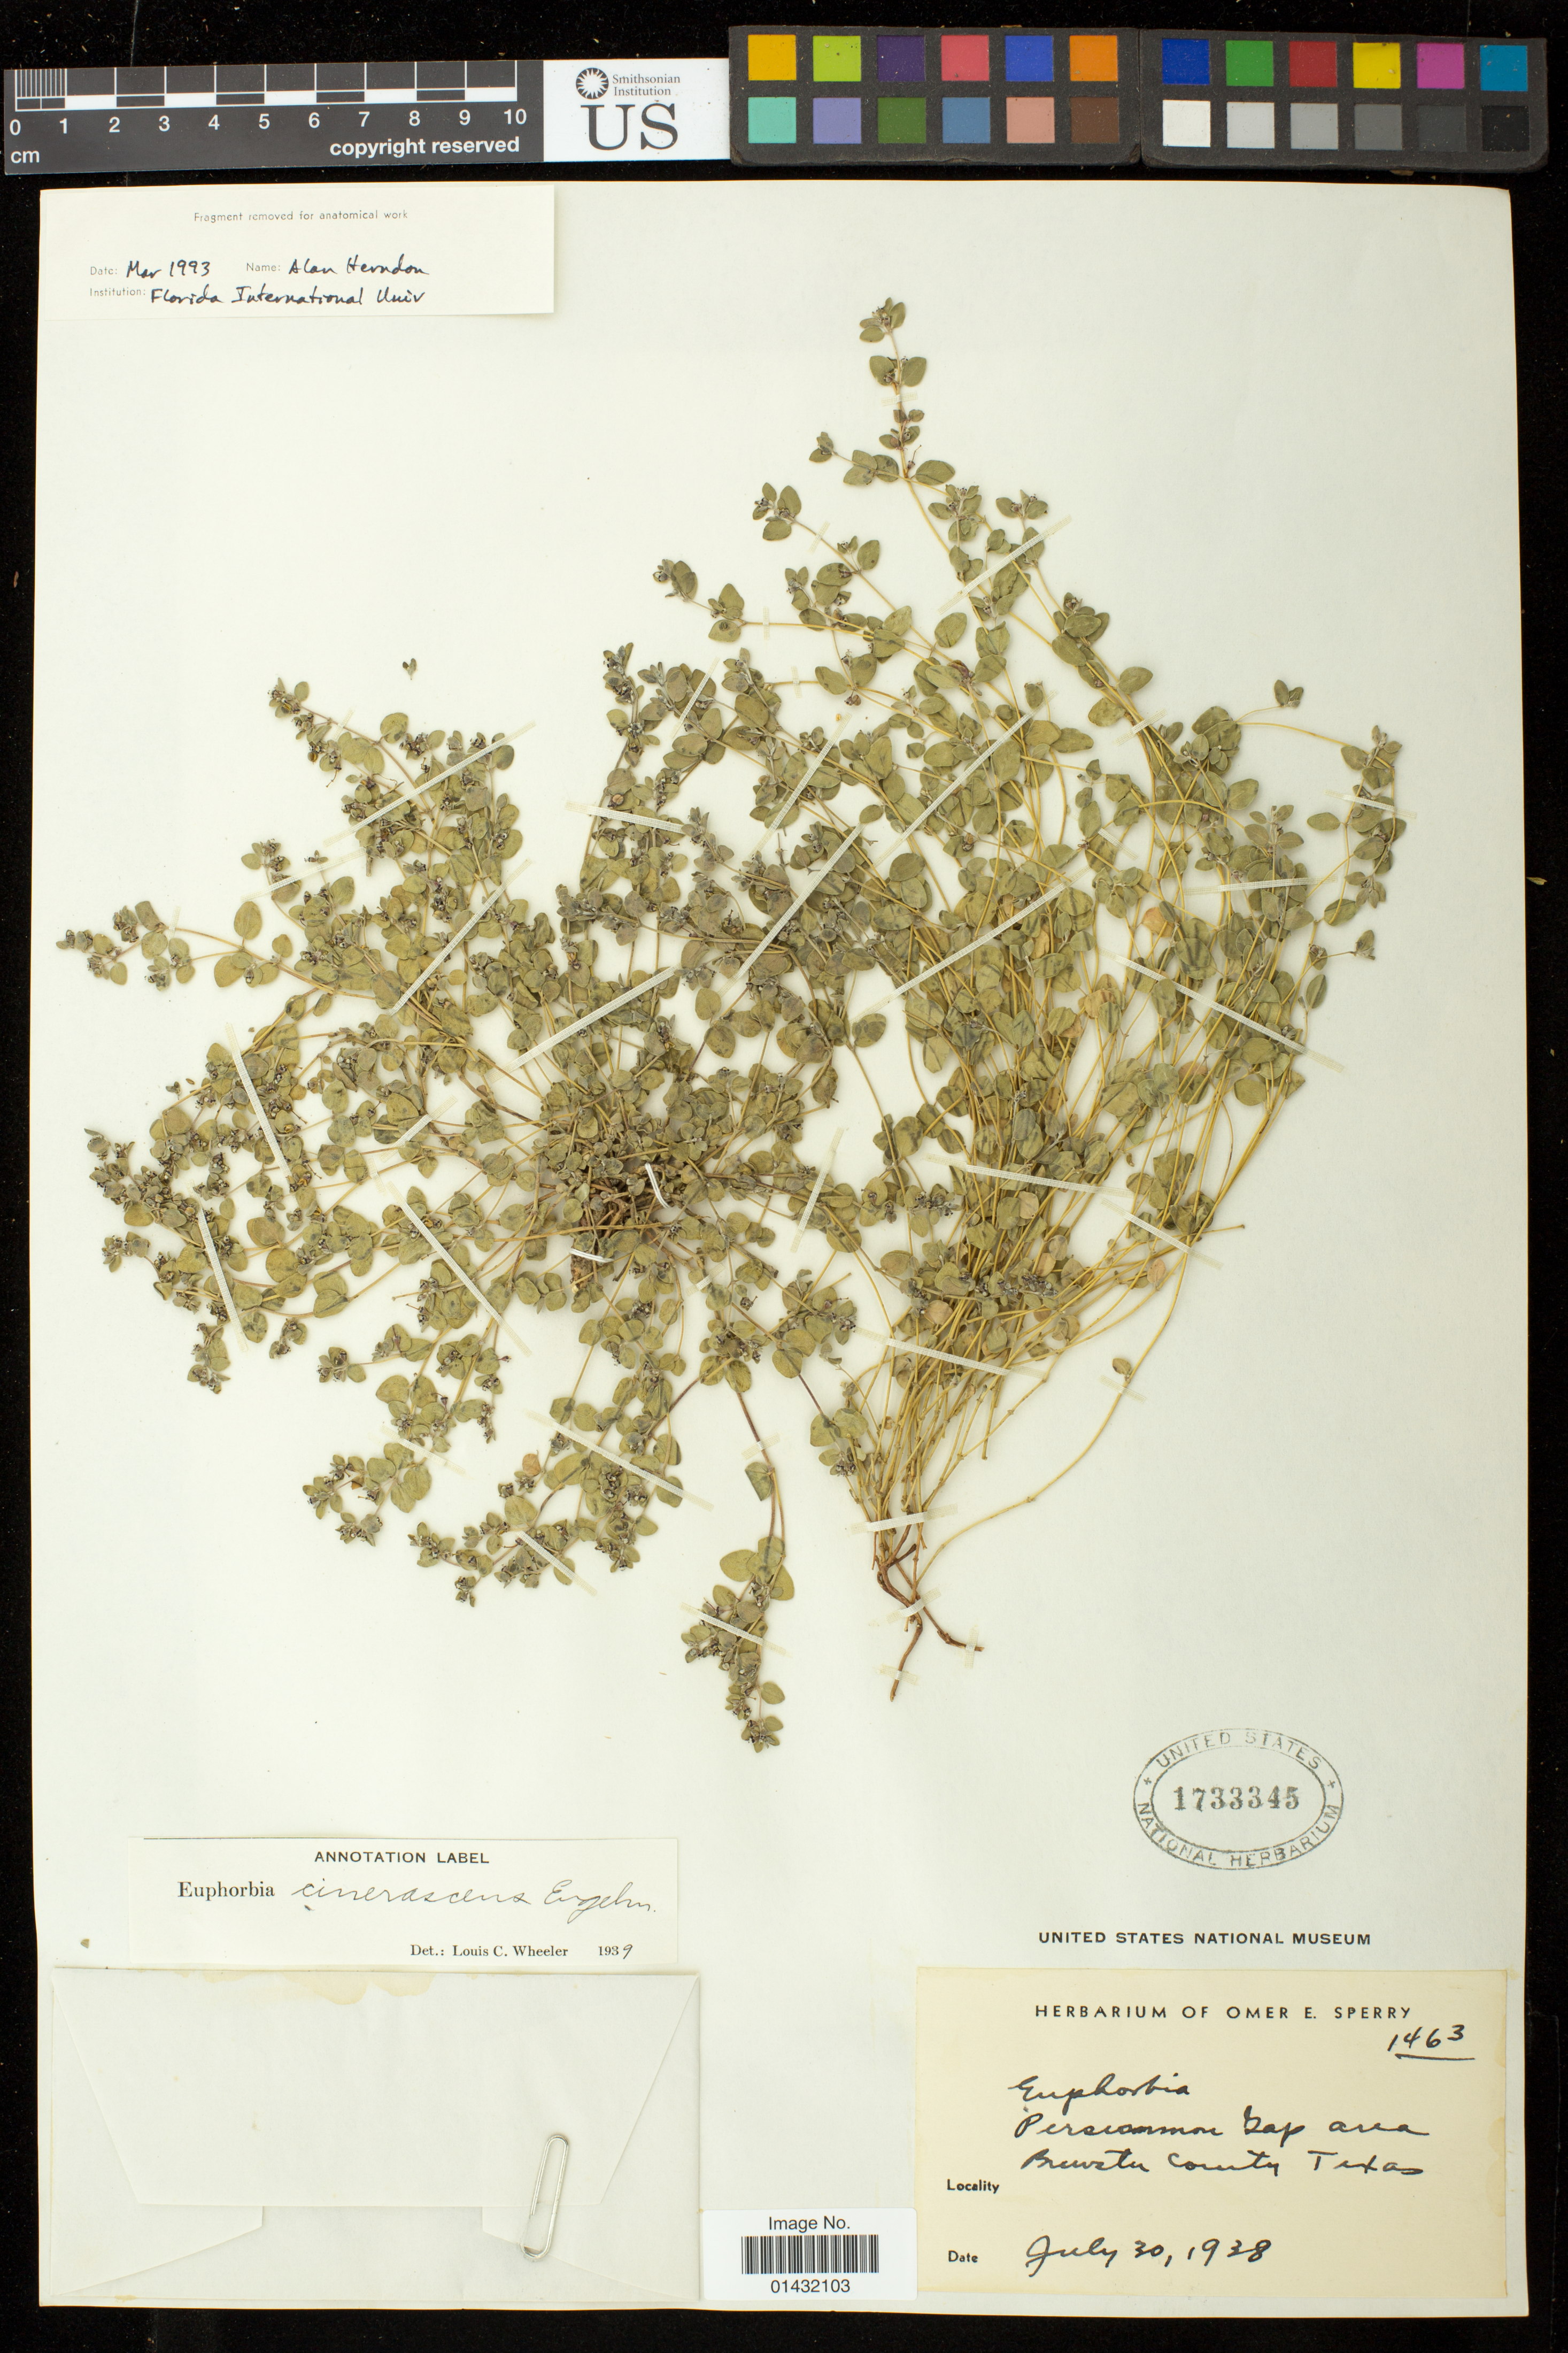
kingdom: Plantae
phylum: Tracheophyta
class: Magnoliopsida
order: Malpighiales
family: Euphorbiaceae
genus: Euphorbia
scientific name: Euphorbia cinerascens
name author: Engelm. in Emory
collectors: O. E. Sperry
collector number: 1463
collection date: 1938-07-30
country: United States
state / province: Texas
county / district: Brewster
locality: Persimmon Gap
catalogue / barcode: US 1733345